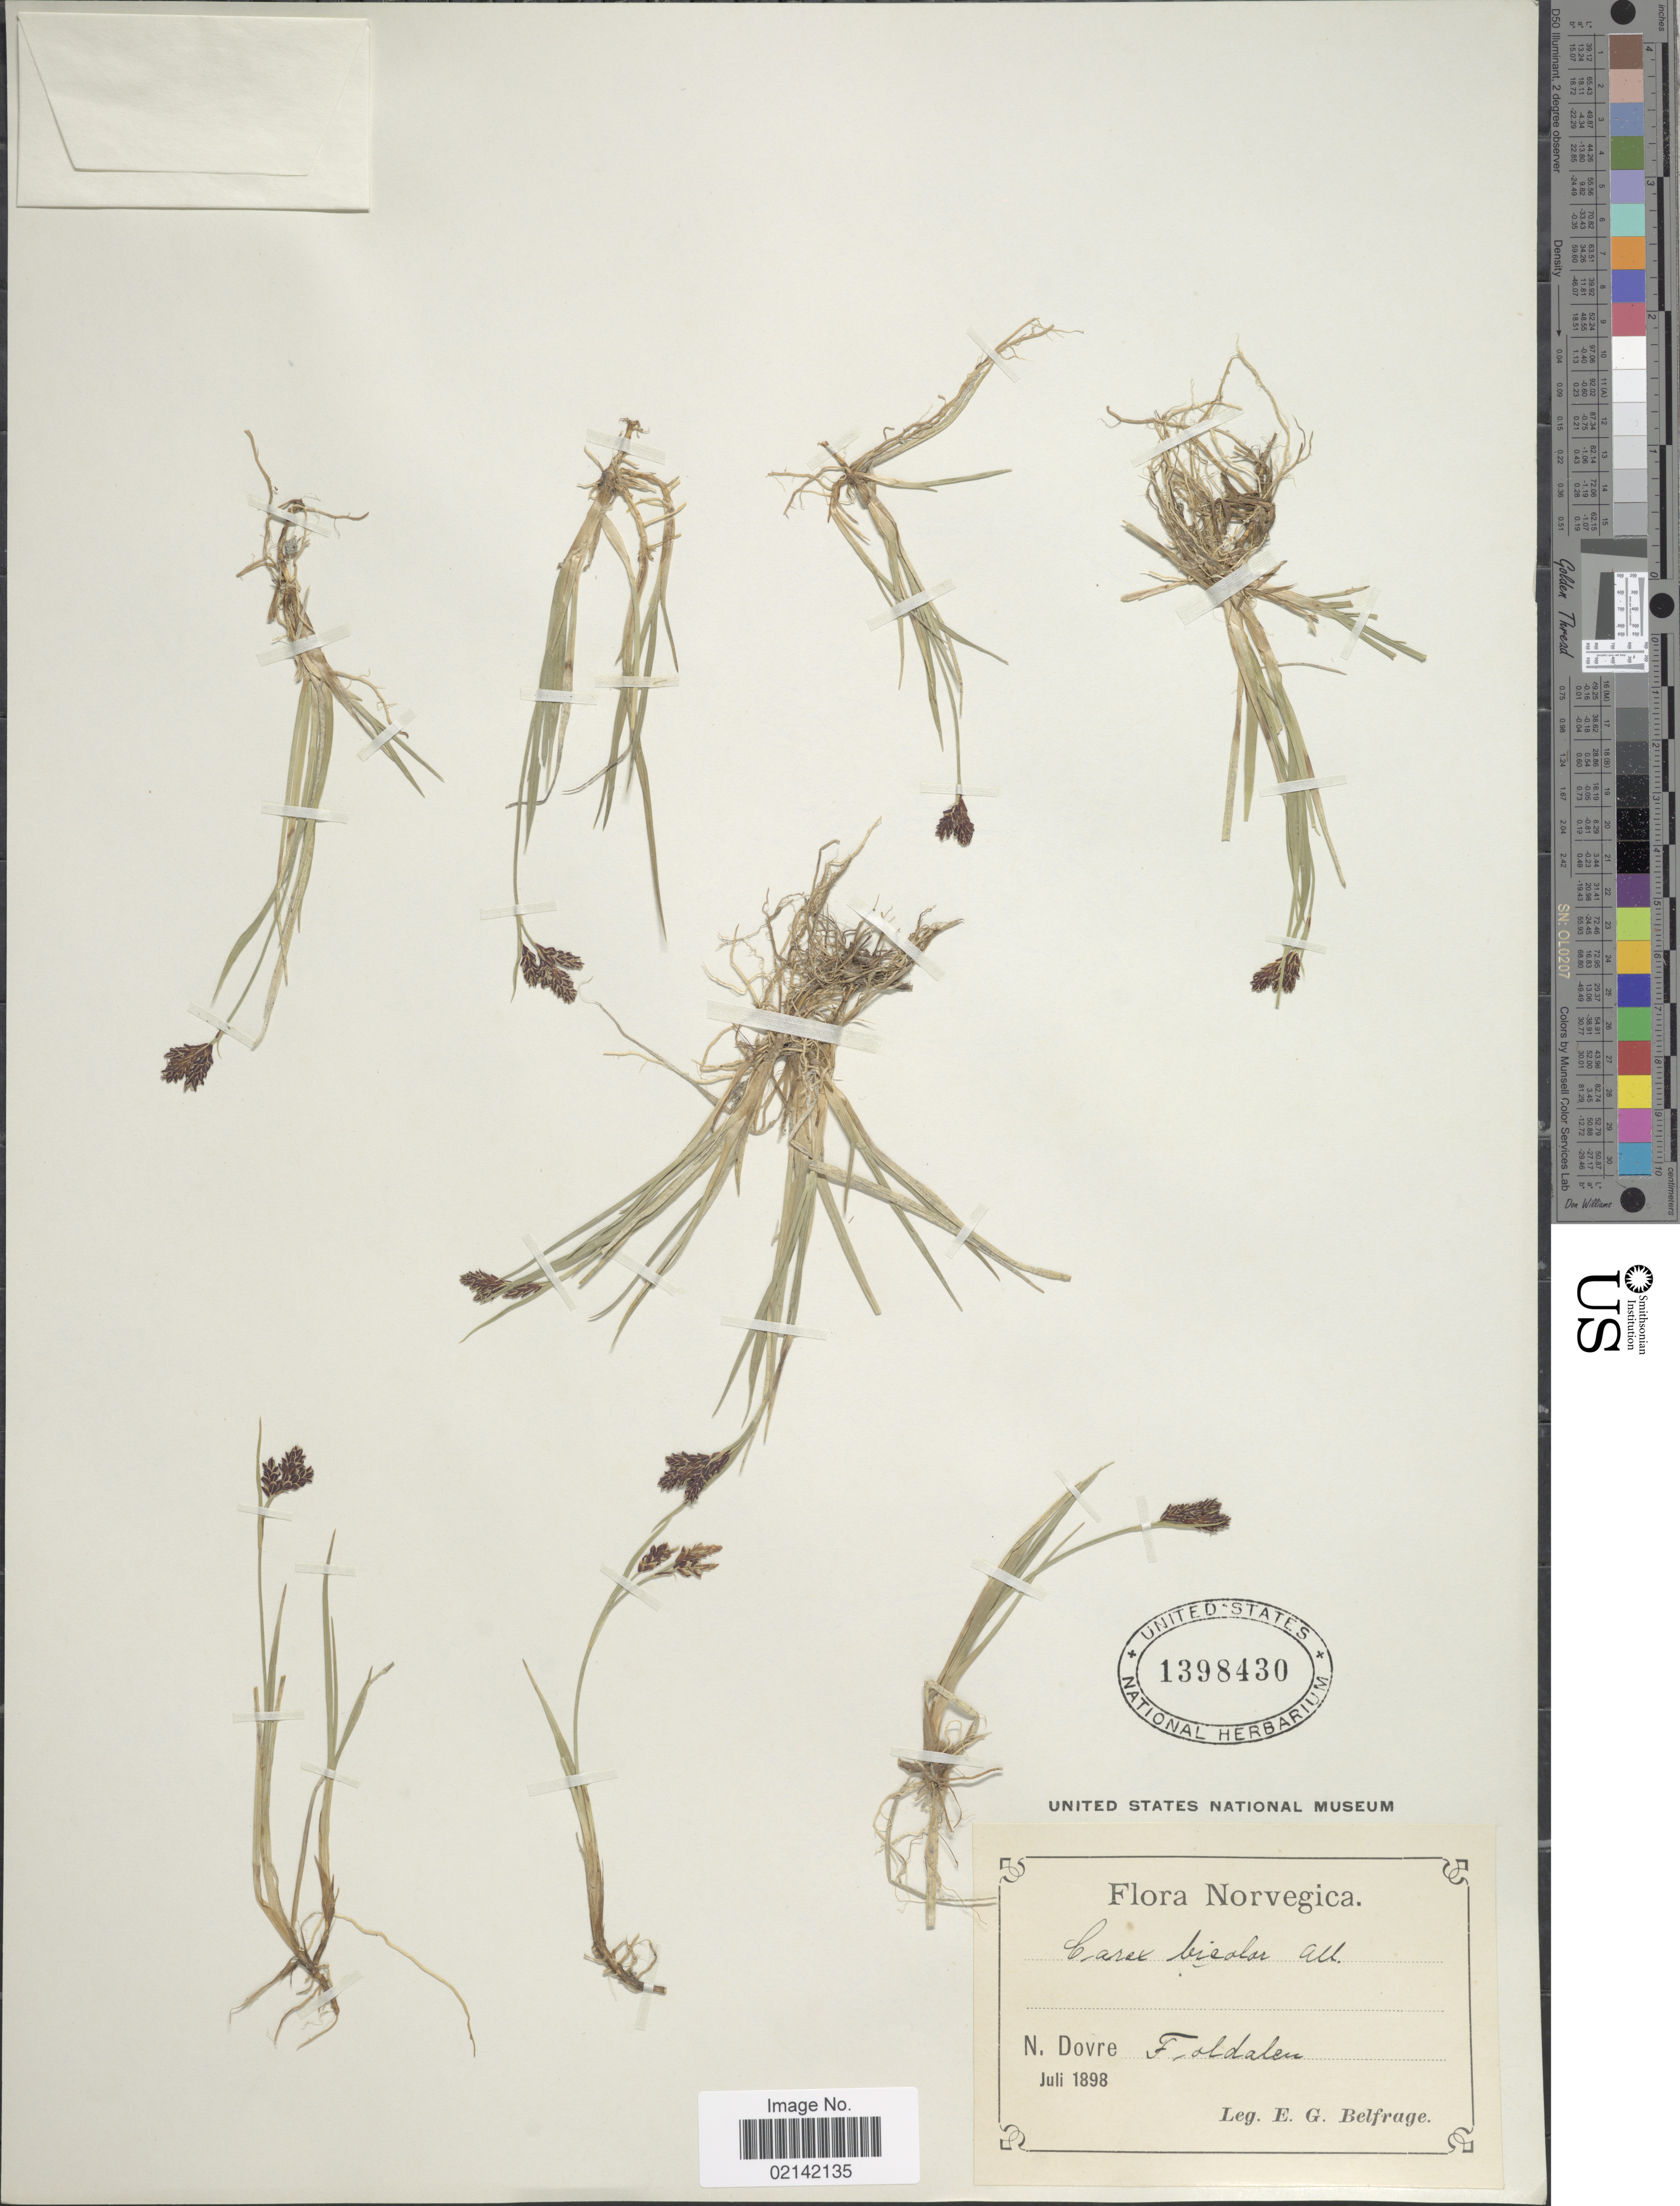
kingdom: Plantae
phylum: Tracheophyta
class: Liliopsida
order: Poales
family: Cyperaceae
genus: Carex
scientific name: Carex bicolor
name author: Bellardi ex All.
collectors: E. Belfrage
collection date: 1898-07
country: Norway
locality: Norvegica, N. Dovre, Foldalen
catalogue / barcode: US 1398430